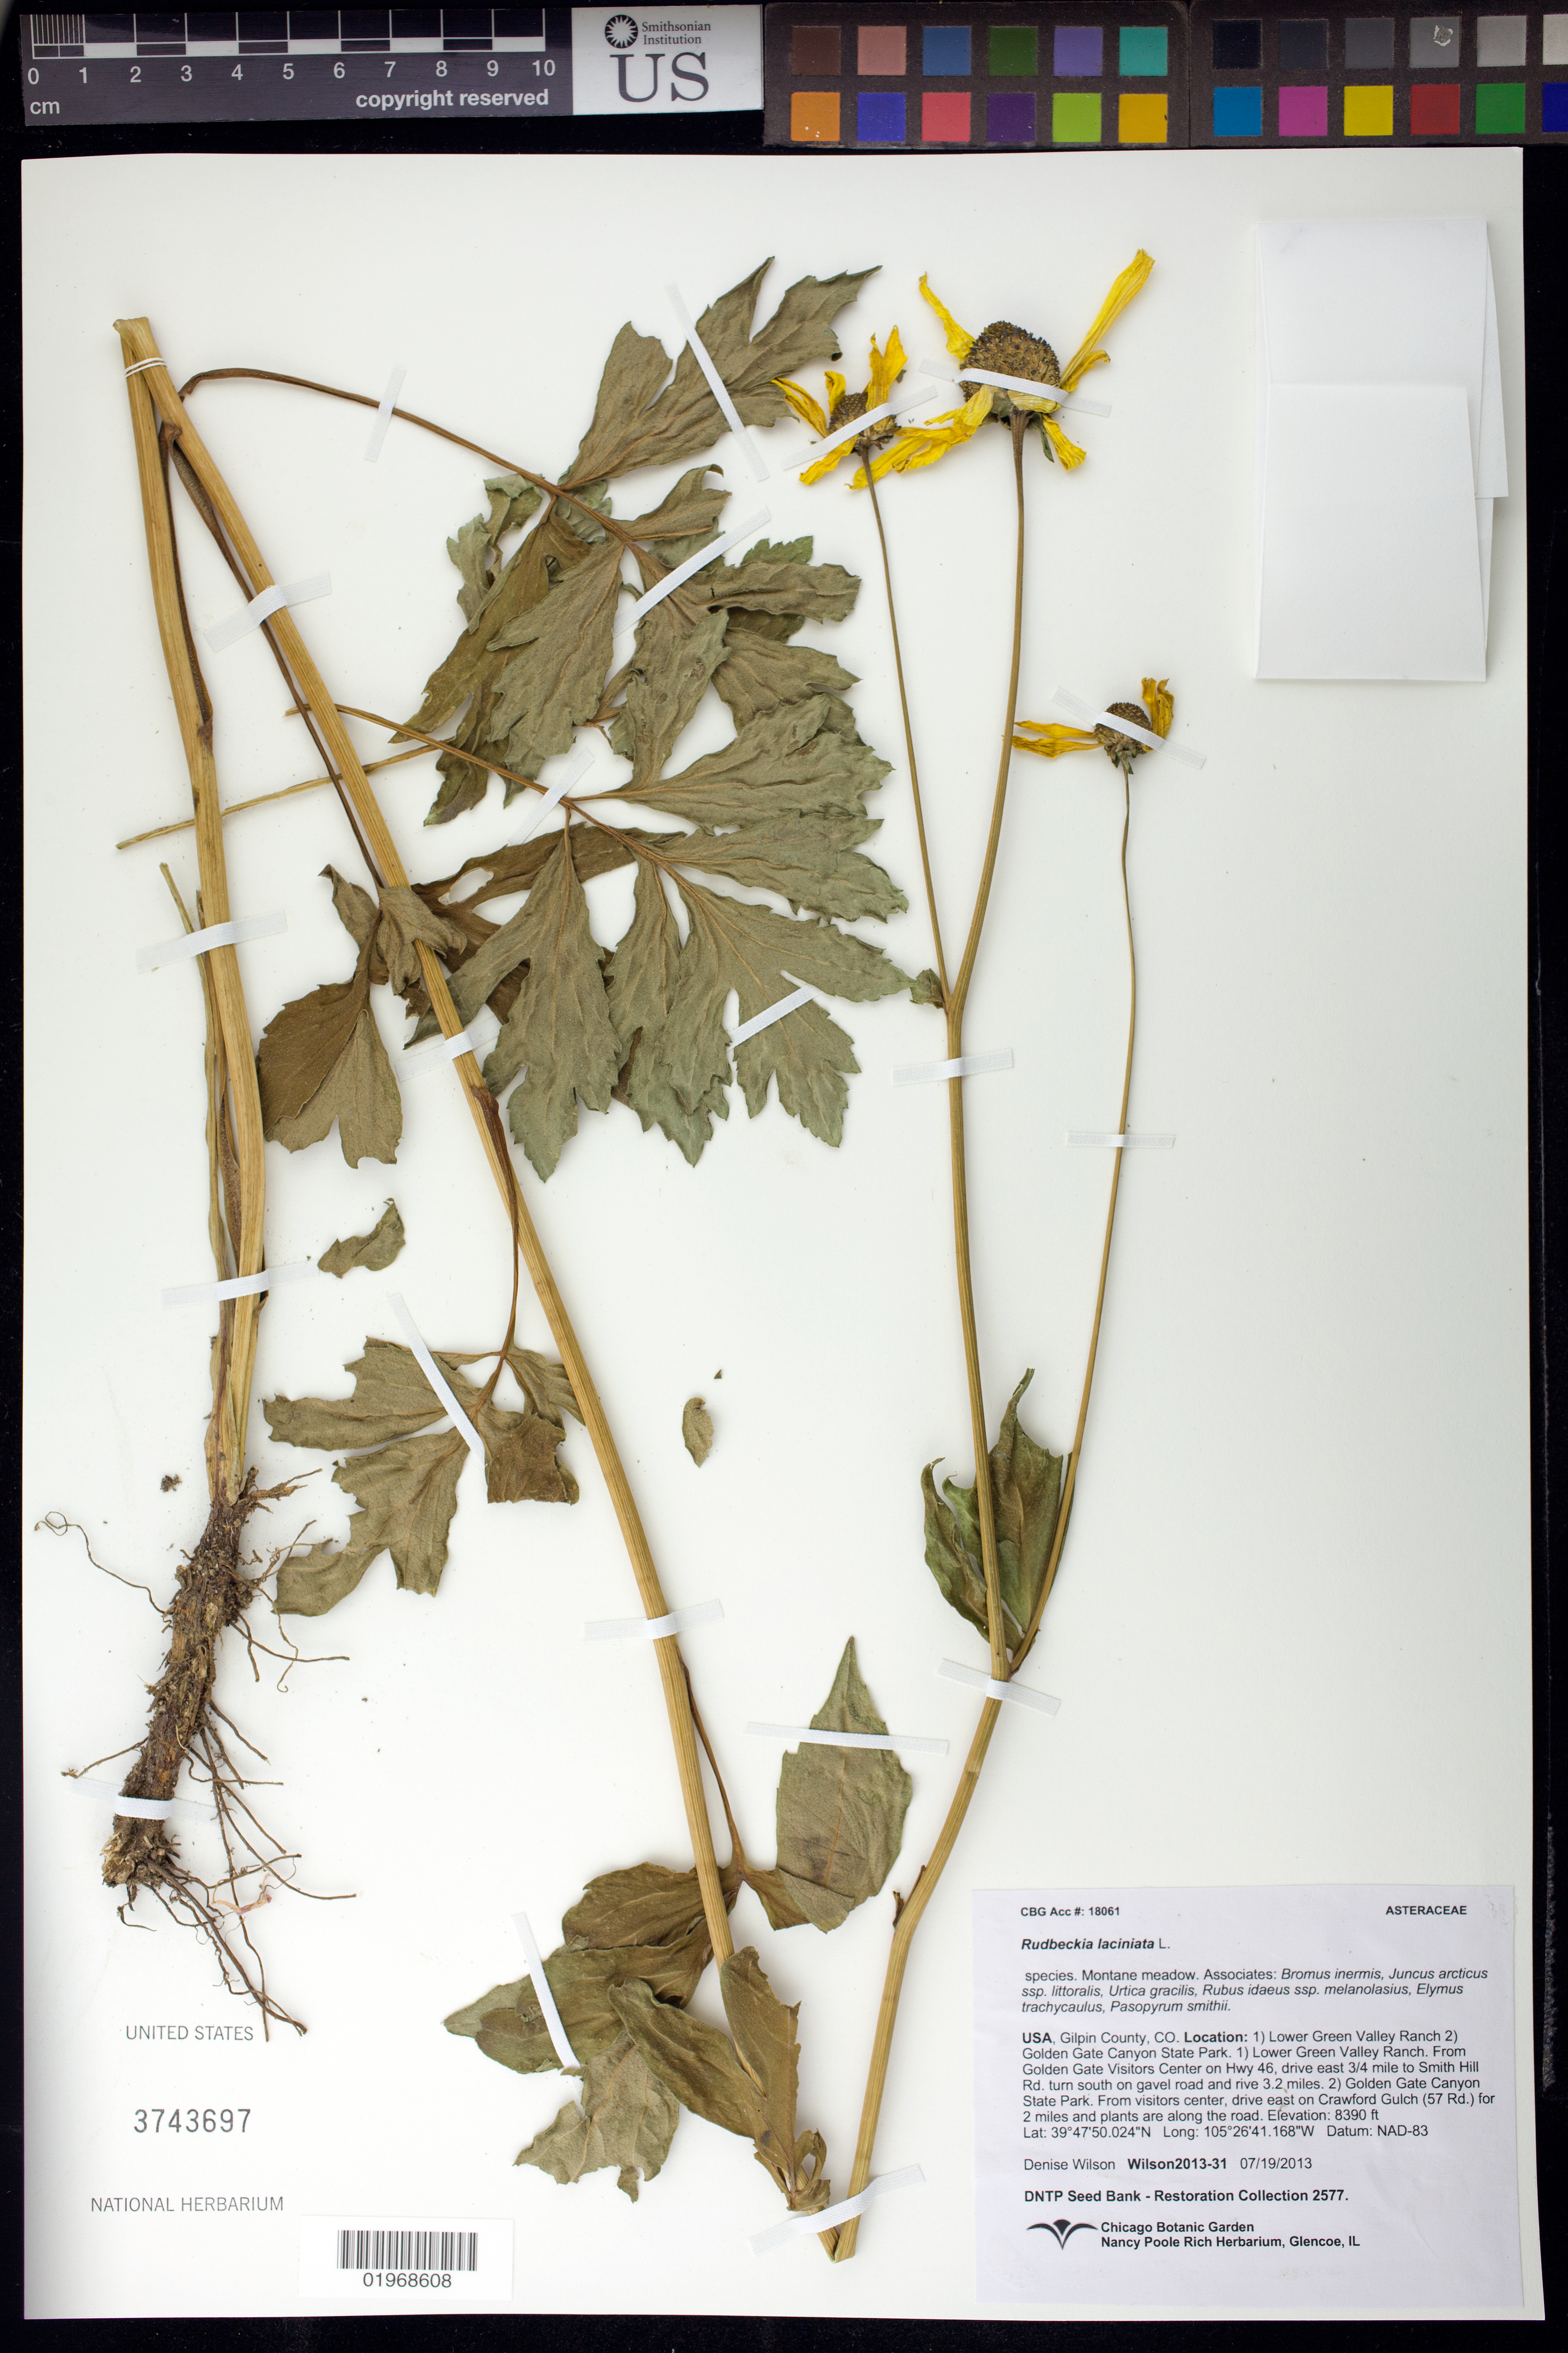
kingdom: Plantae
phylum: Tracheophyta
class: Magnoliopsida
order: Asterales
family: Asteraceae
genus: Rudbeckia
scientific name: Rudbeckia laciniata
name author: L.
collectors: D. Wilson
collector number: Wilson2013-31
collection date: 2013-07-19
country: United States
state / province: Colorado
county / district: Gilpin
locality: Golden Gate Canyon State Park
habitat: Montane meadow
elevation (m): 2557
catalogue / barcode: US 3743697